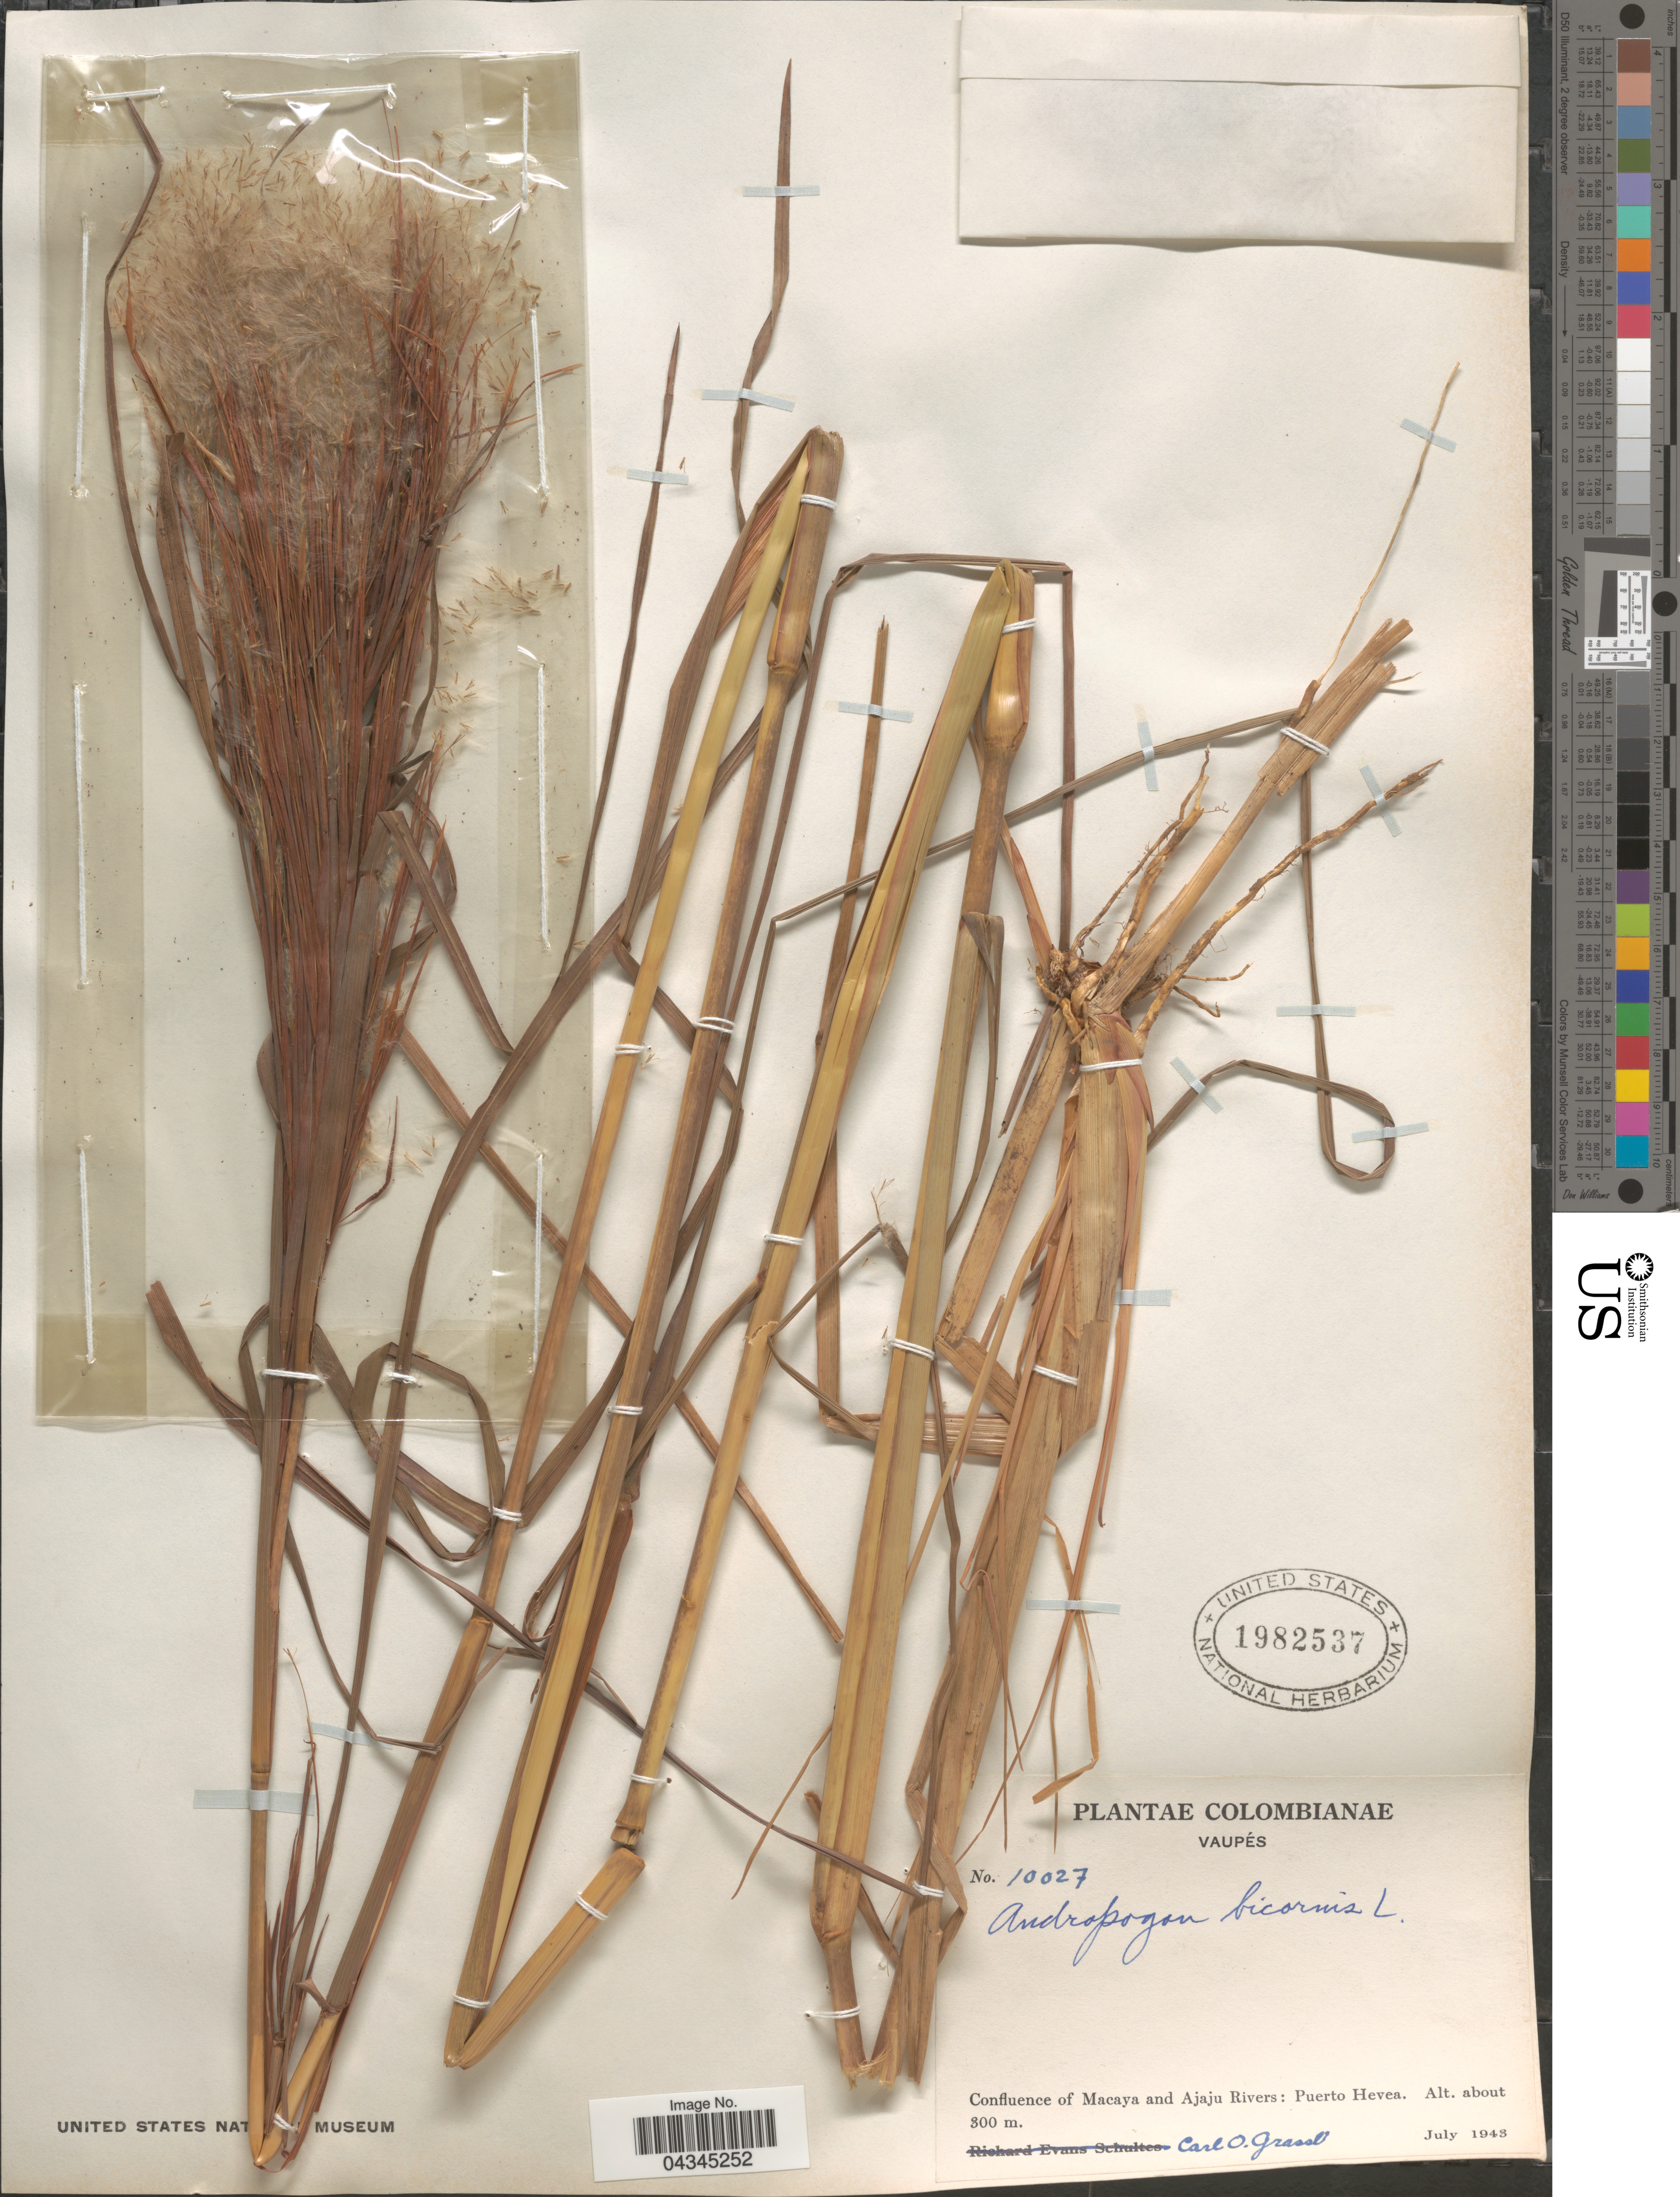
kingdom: Plantae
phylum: Tracheophyta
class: Liliopsida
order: Poales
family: Poaceae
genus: Andropogon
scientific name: Andropogon bicornis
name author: L.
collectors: C. Grassl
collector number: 10027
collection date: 1943-07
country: Colombia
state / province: Vaupés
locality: Confluence of Macaya and Ajaju Rivers: Puerto Hevea.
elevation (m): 300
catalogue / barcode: US 1982537